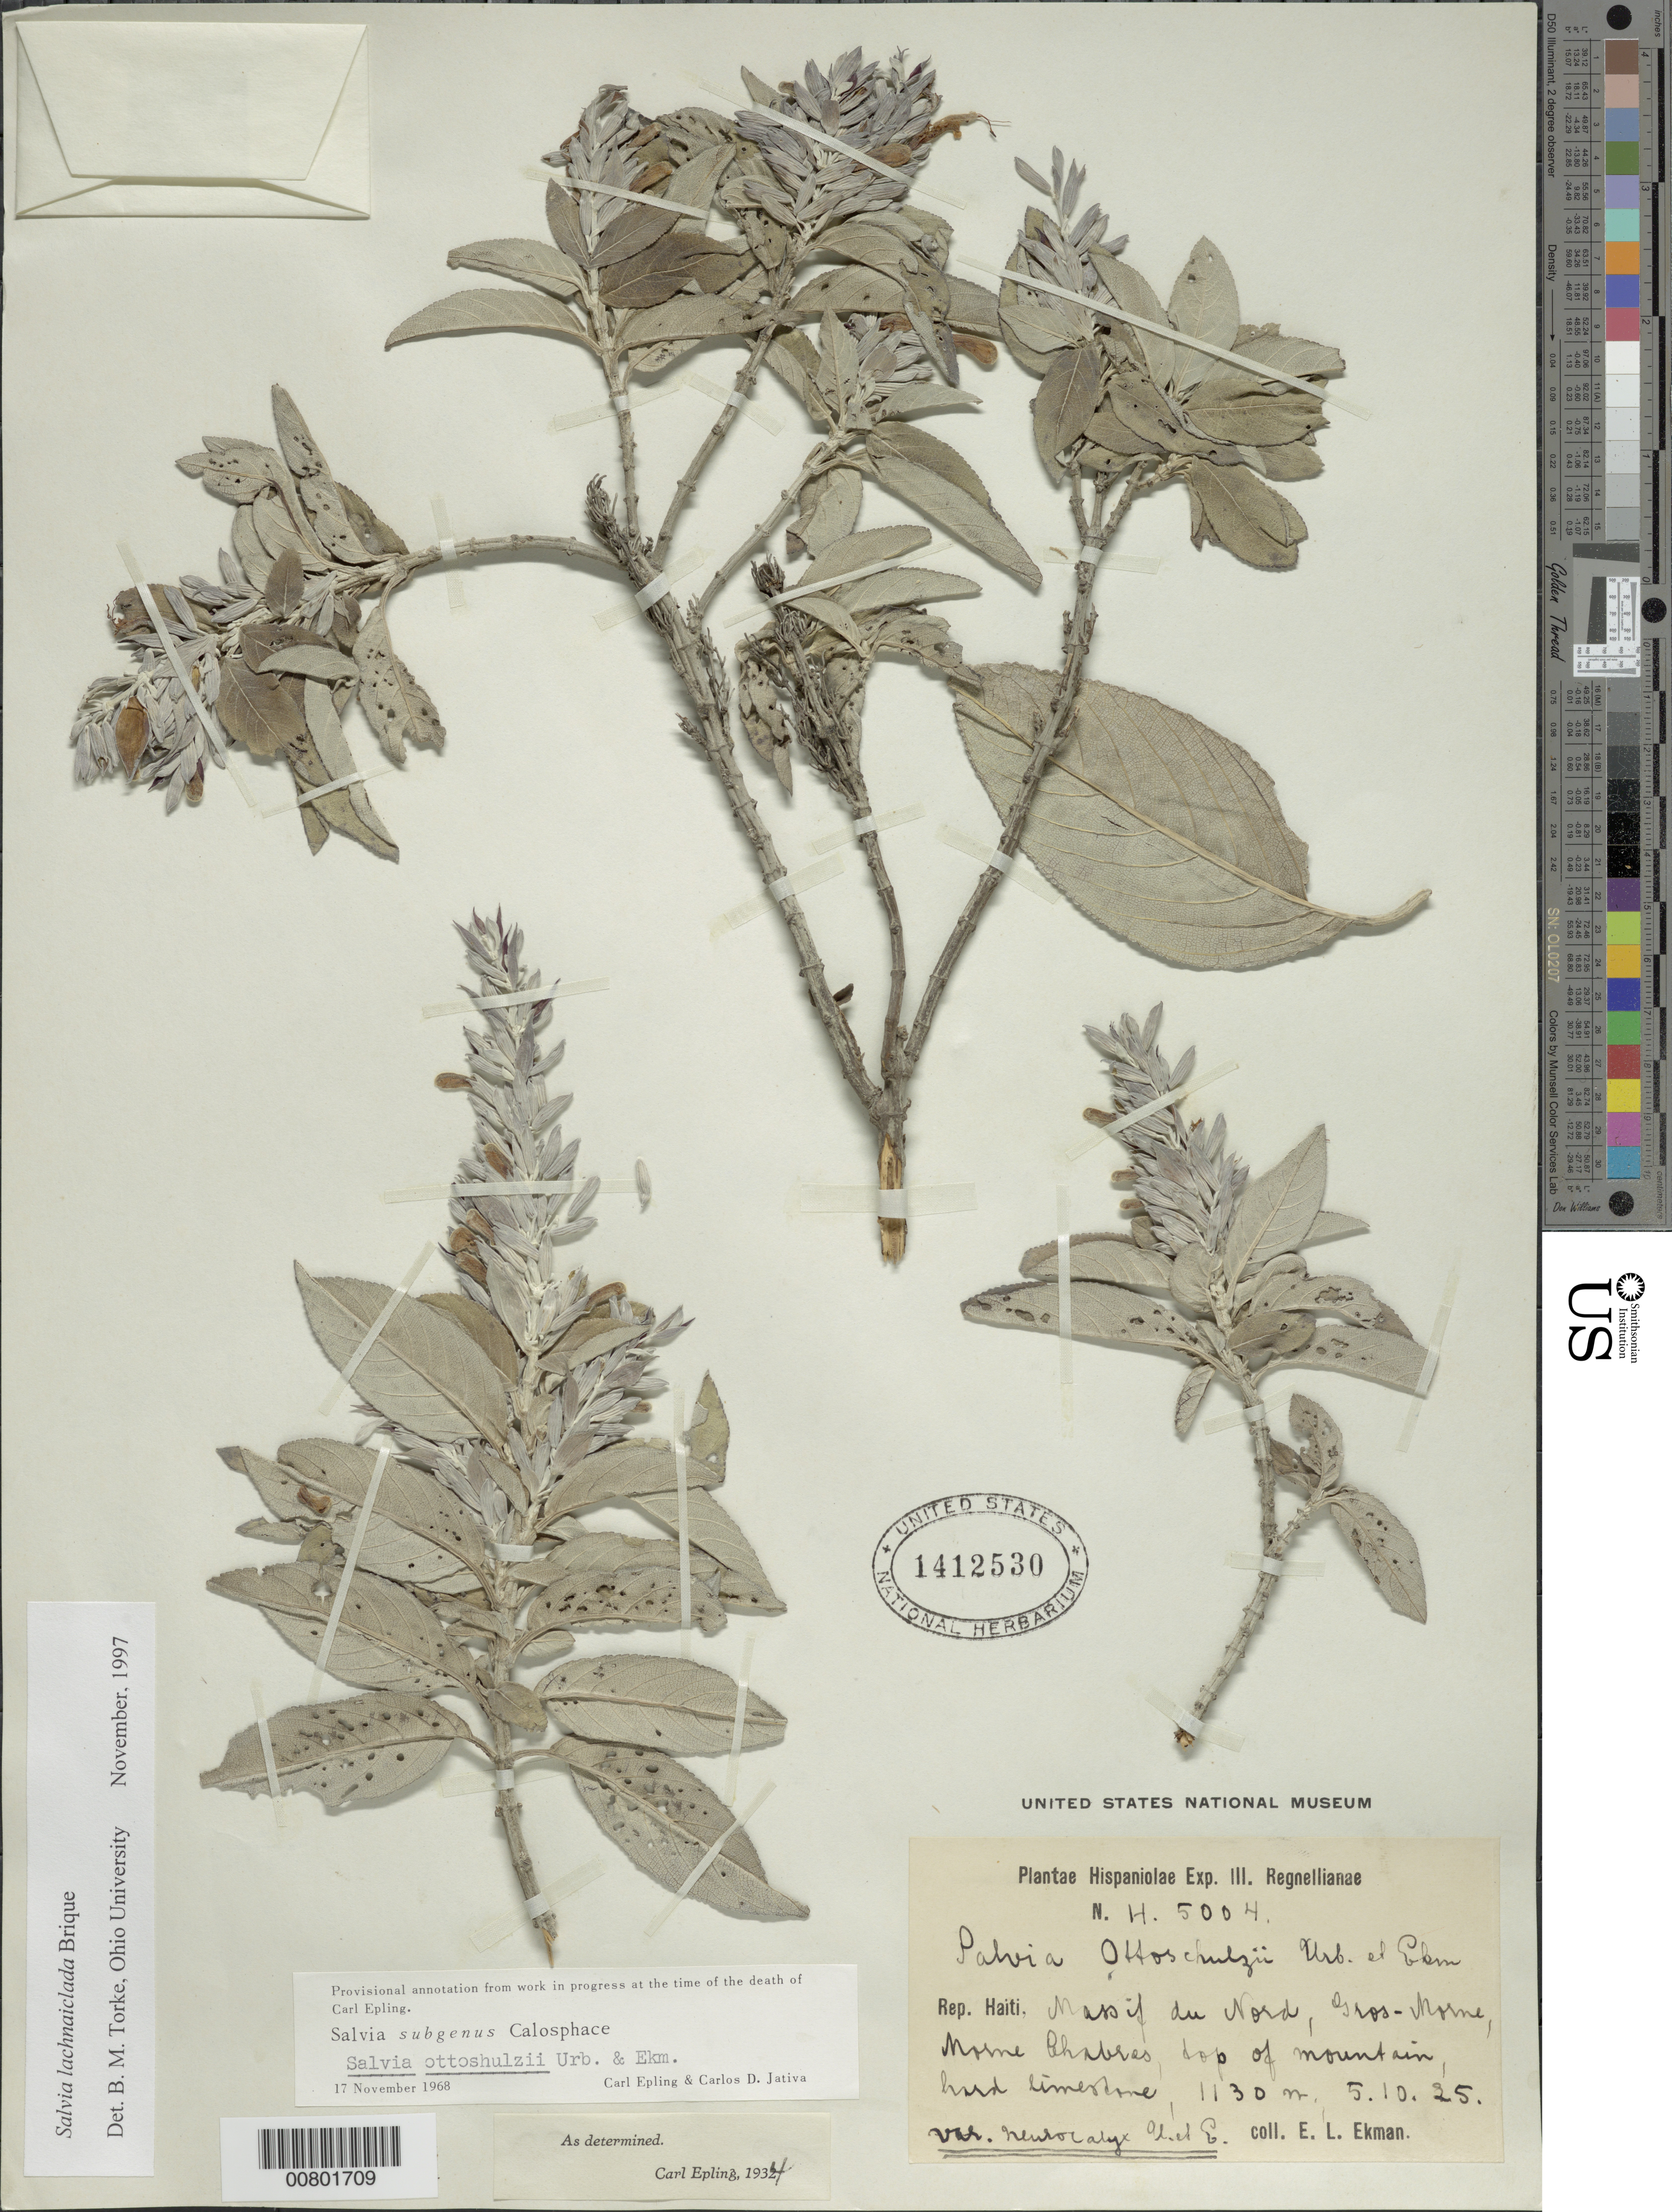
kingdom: Plantae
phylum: Tracheophyta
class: Magnoliopsida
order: Lamiales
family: Lamiaceae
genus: Salvia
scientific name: Salvia lachnaioclada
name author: Briq.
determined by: Torke, B. M., (MO)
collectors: E. L. Ekman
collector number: H 5004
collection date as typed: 05 Oct 1925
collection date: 1925-10-05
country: Haiti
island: Hispaniola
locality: Massif du Nord, Gros-Morne, Morne Chabres, top of mountain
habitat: Hard limestone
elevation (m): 1130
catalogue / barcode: US 1412530